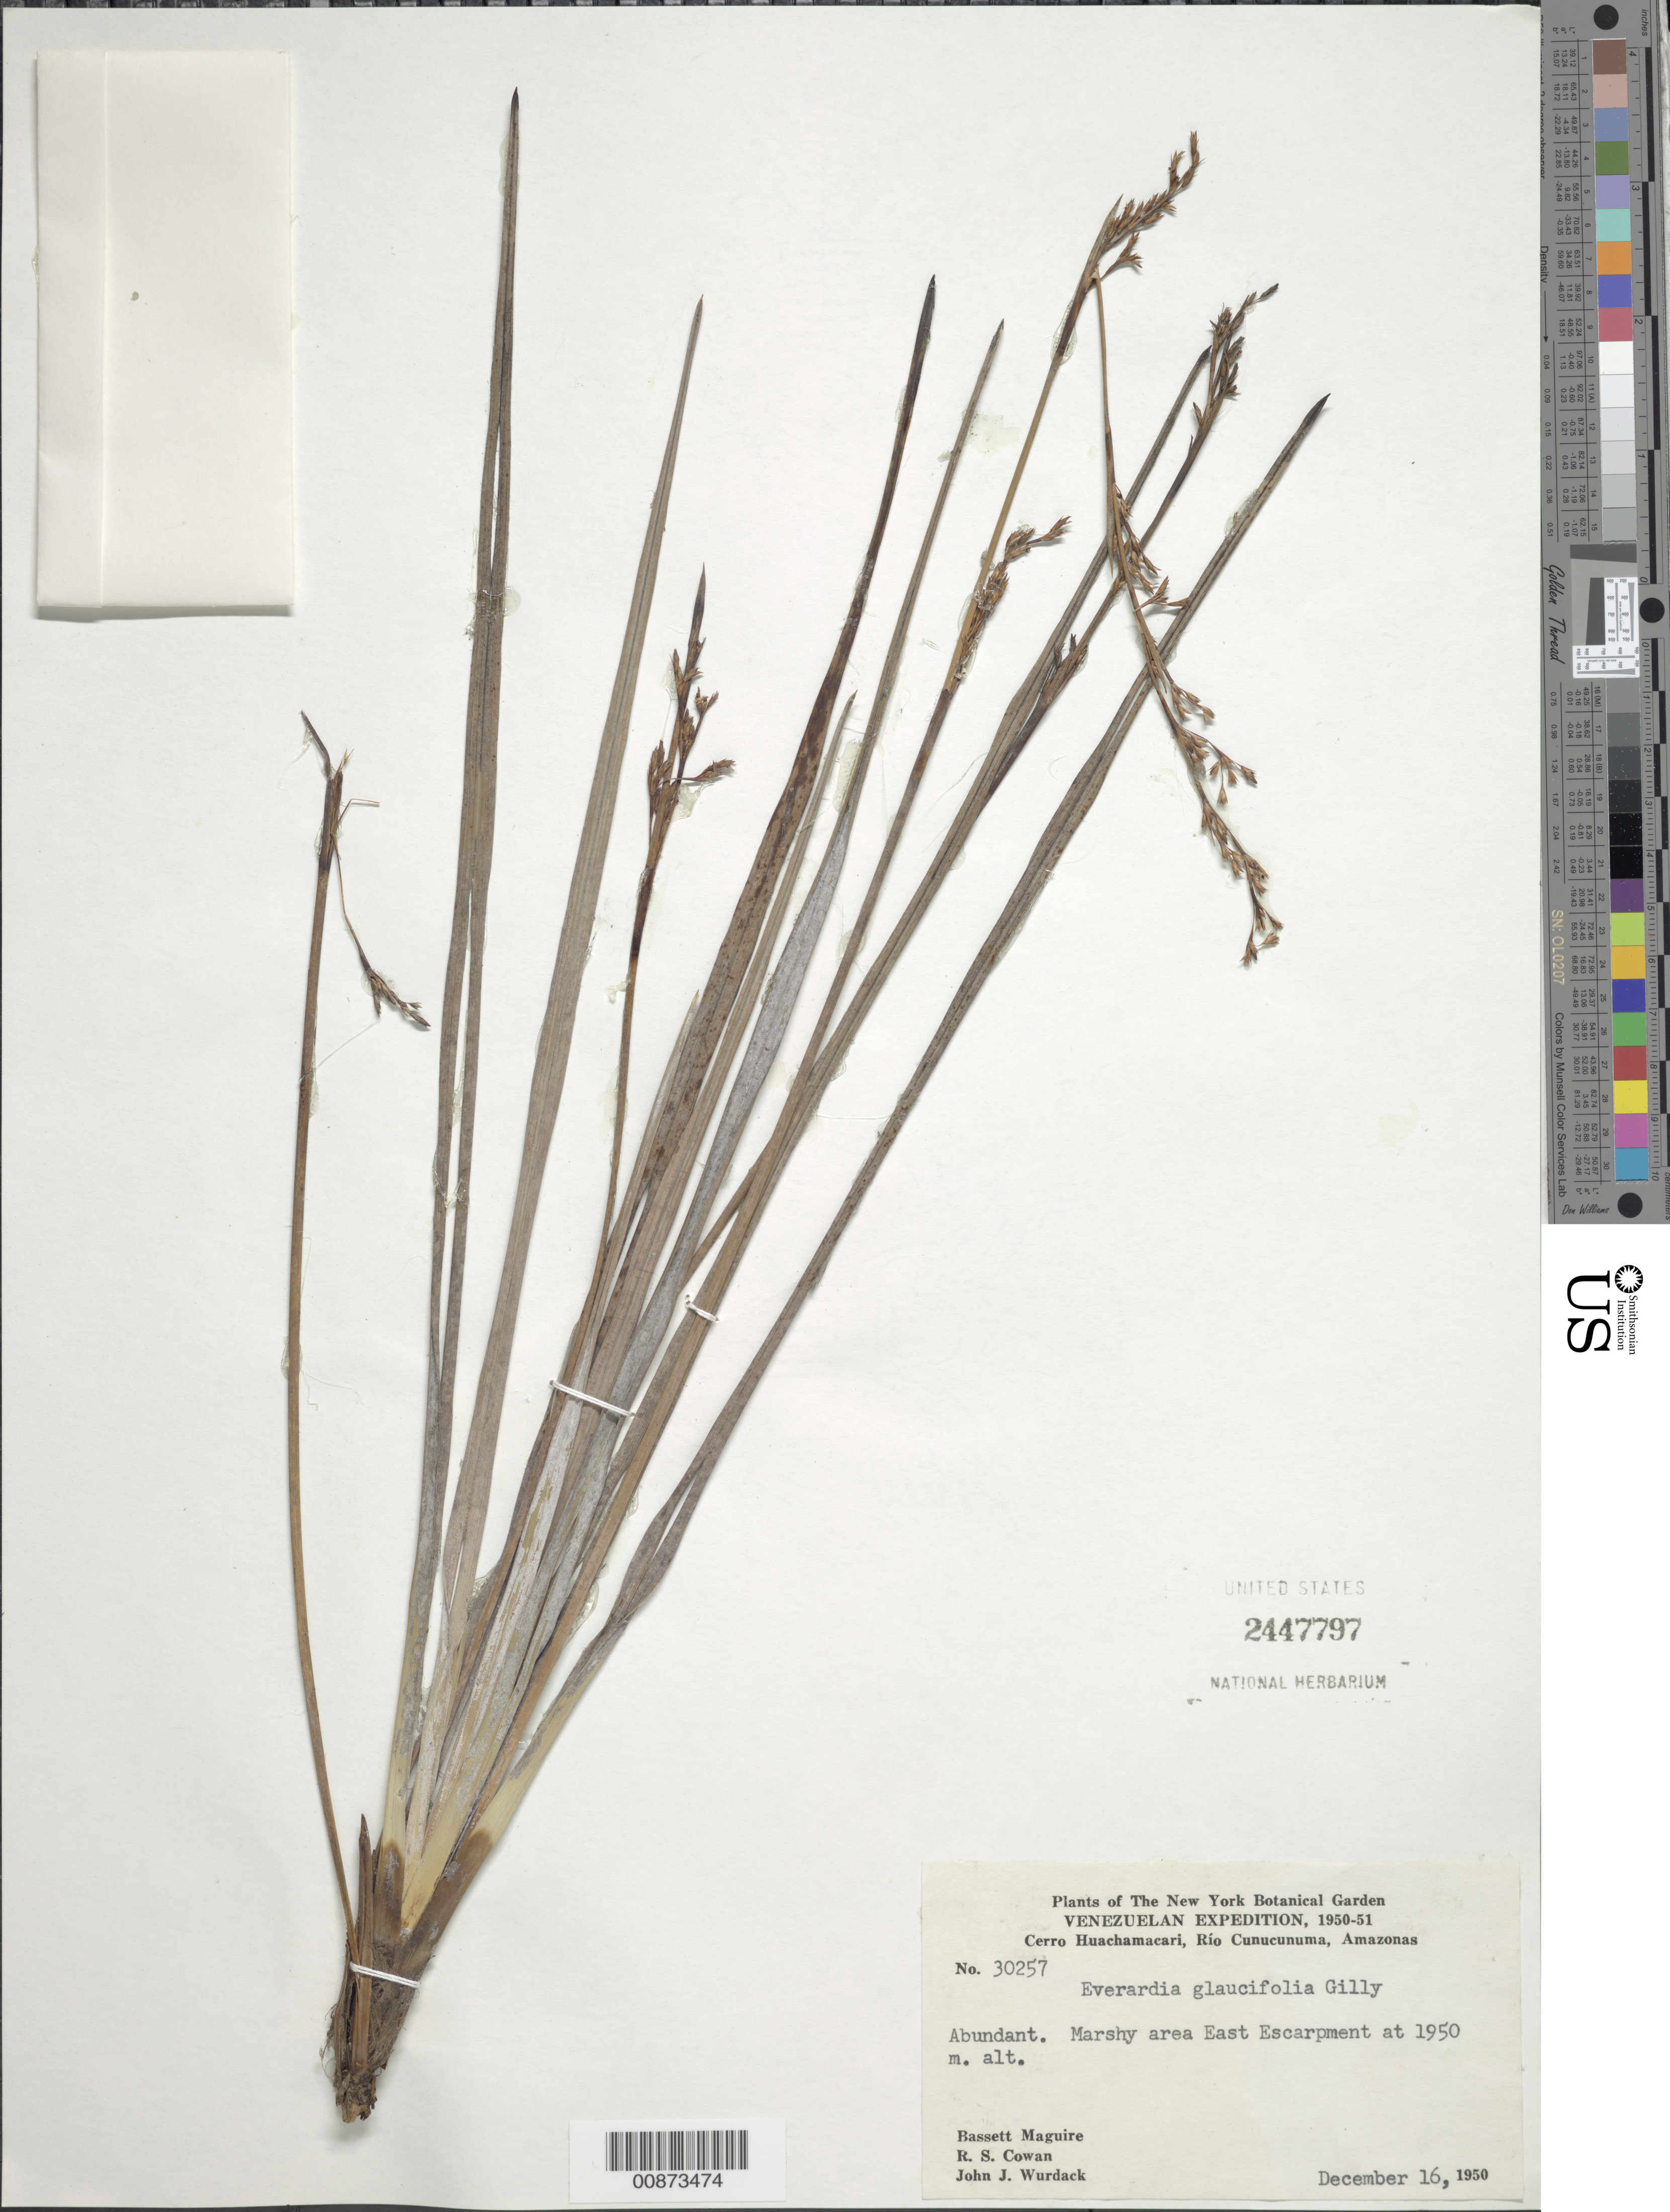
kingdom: Plantae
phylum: Tracheophyta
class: Liliopsida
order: Poales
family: Cyperaceae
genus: Cephalocarpus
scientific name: Cephalocarpus montanus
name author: (Ridley) S.M. Costa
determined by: Strong, Mark T., (BOT), Smithsonian Institution - National Museum of Natural History (UNITED STATES)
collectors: B. Maguire, R. S. Cowan & J. J. Wurdack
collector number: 30257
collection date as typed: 16-Dec-50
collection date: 1950-12-16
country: Venezuela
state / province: Amazonas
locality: Cerro Huachamacari, Río Cunucunuma, East Escarpment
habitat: Marshy area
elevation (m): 1950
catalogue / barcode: US 2447797